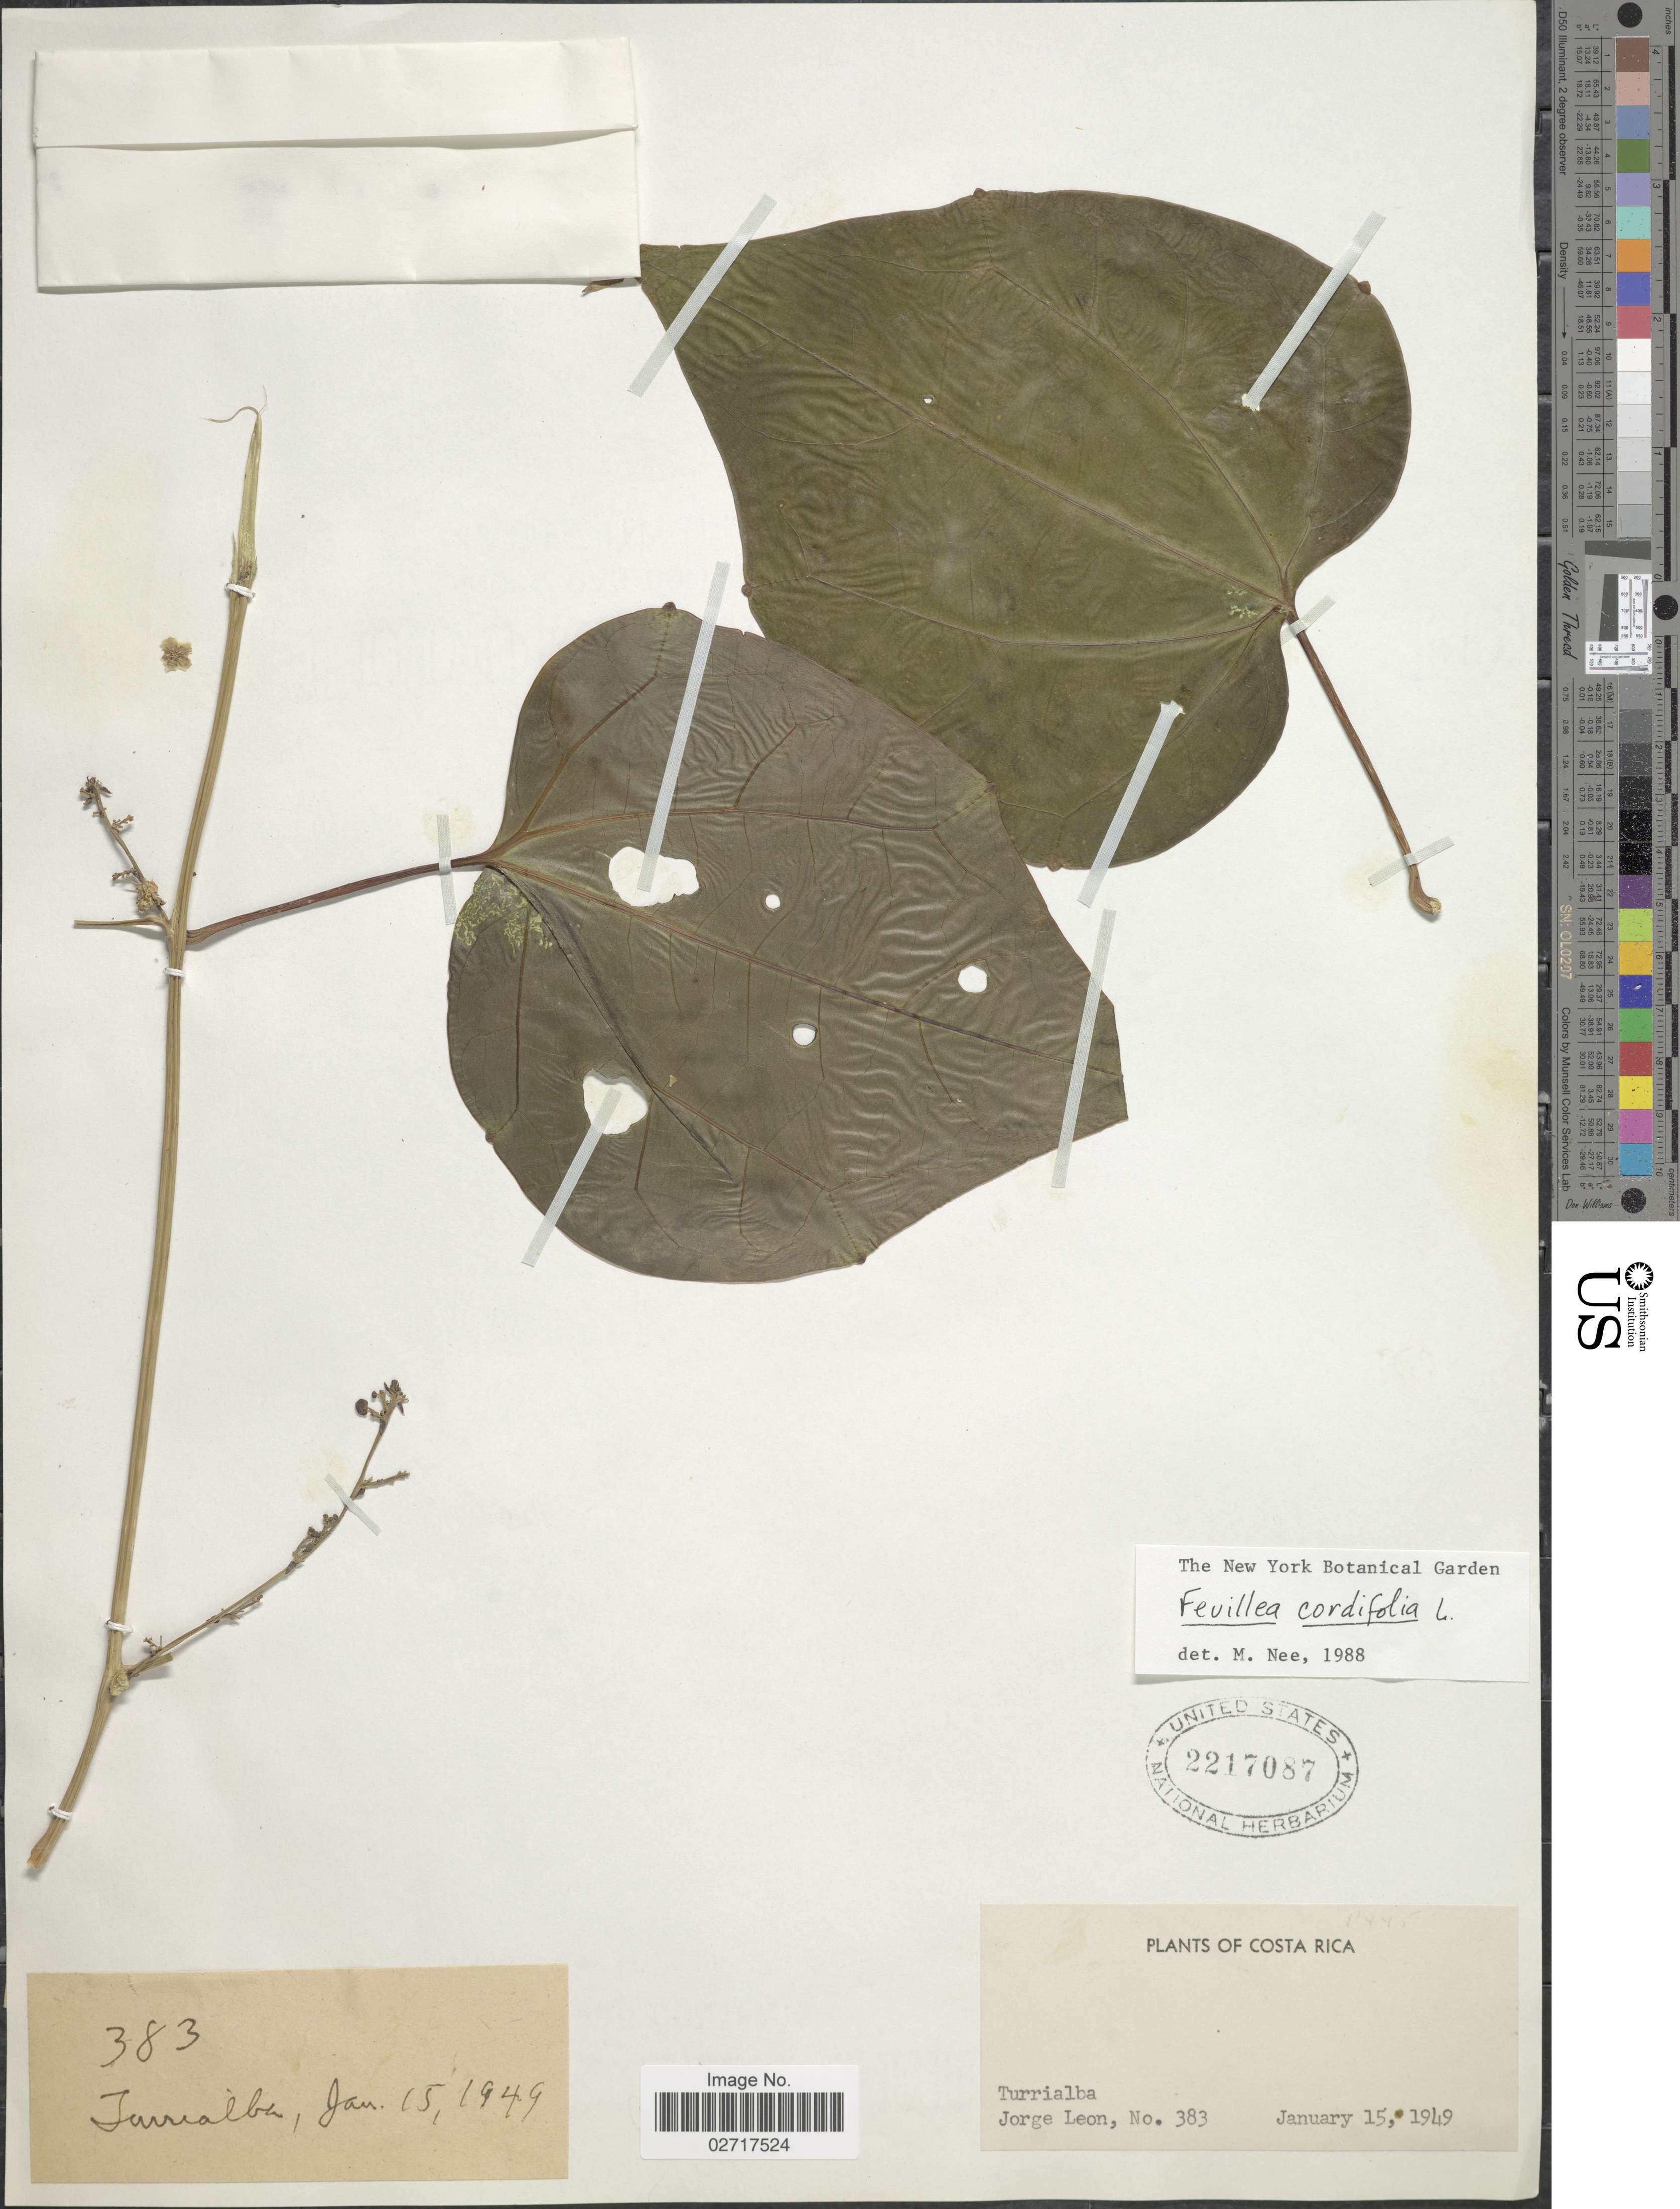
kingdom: Plantae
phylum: Tracheophyta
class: Magnoliopsida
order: Cucurbitales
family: Cucurbitaceae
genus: Fevillea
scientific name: Fevillea cordifolia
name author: L.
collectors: J. León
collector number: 383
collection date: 1949-01-15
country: Costa Rica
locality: Turrialba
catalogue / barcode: US 2217087